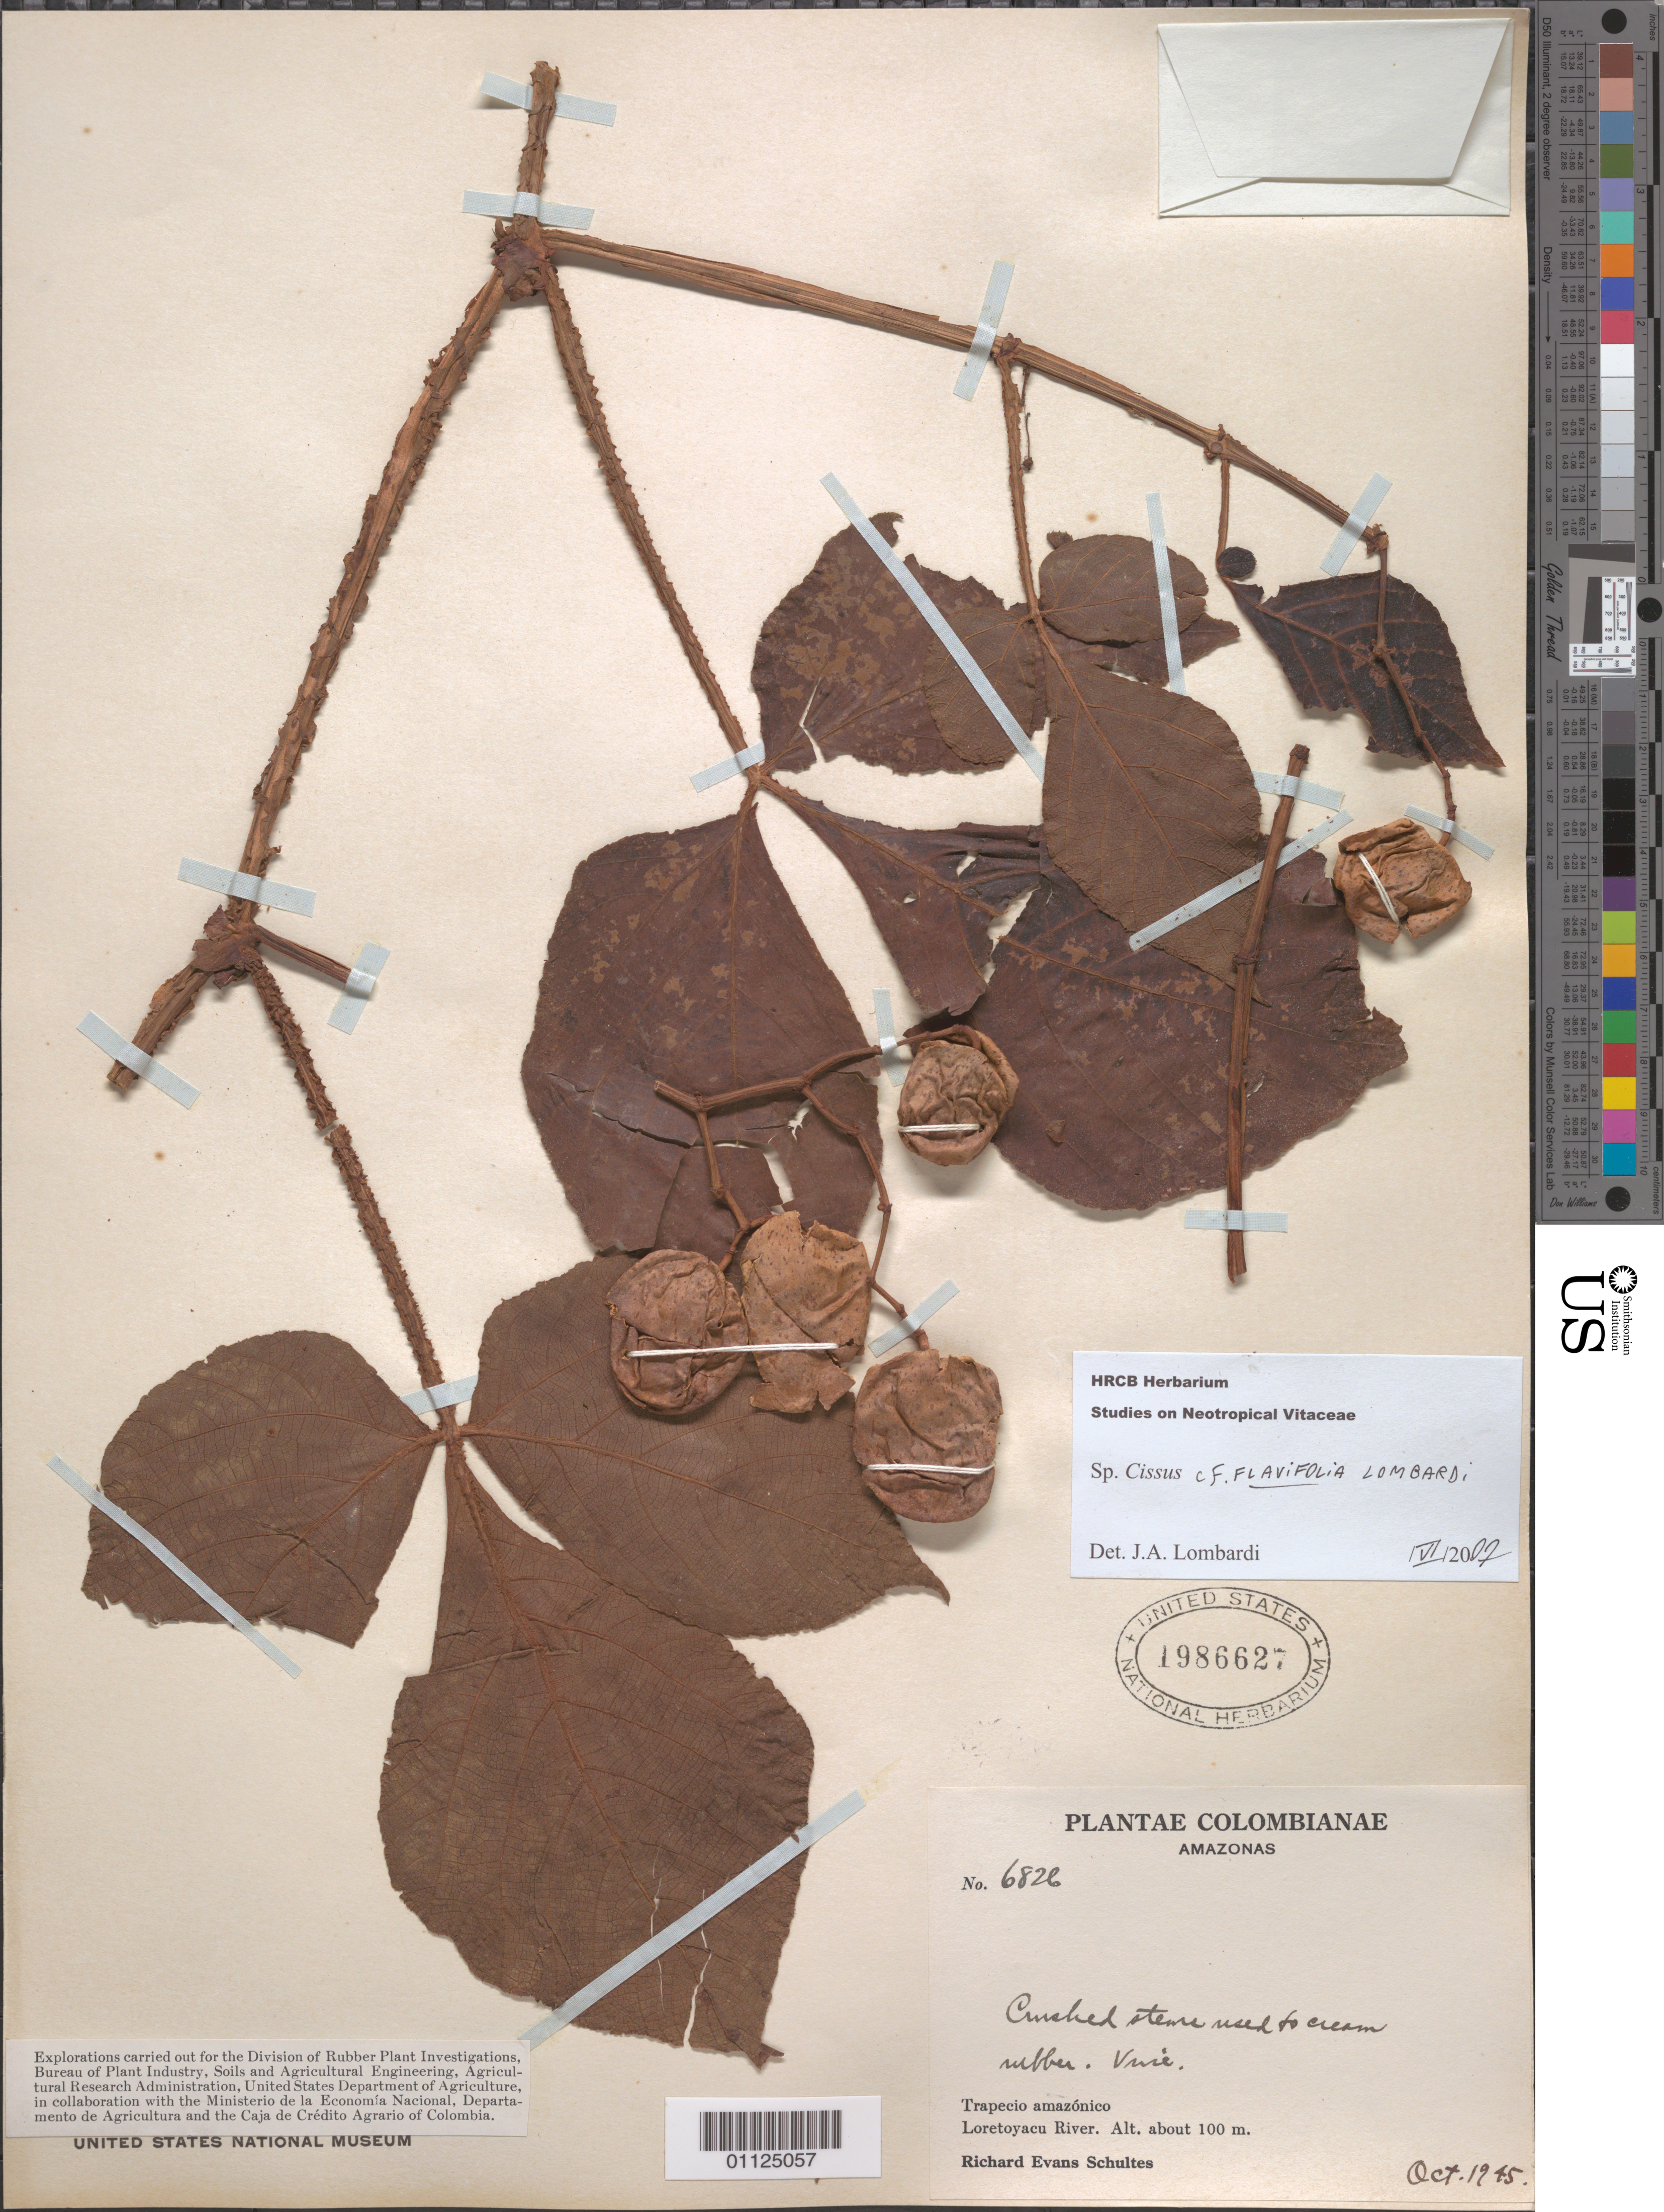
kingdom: Plantae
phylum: Tracheophyta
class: Magnoliopsida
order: Vitales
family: Vitaceae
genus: Cissus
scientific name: Cissus flavifolia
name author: Lombardi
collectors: R. E. Schultes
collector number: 6826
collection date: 1945-10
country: Colombia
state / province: Amazônas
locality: Loretoyacu River.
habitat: Vine.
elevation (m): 100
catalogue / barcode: US 1986627